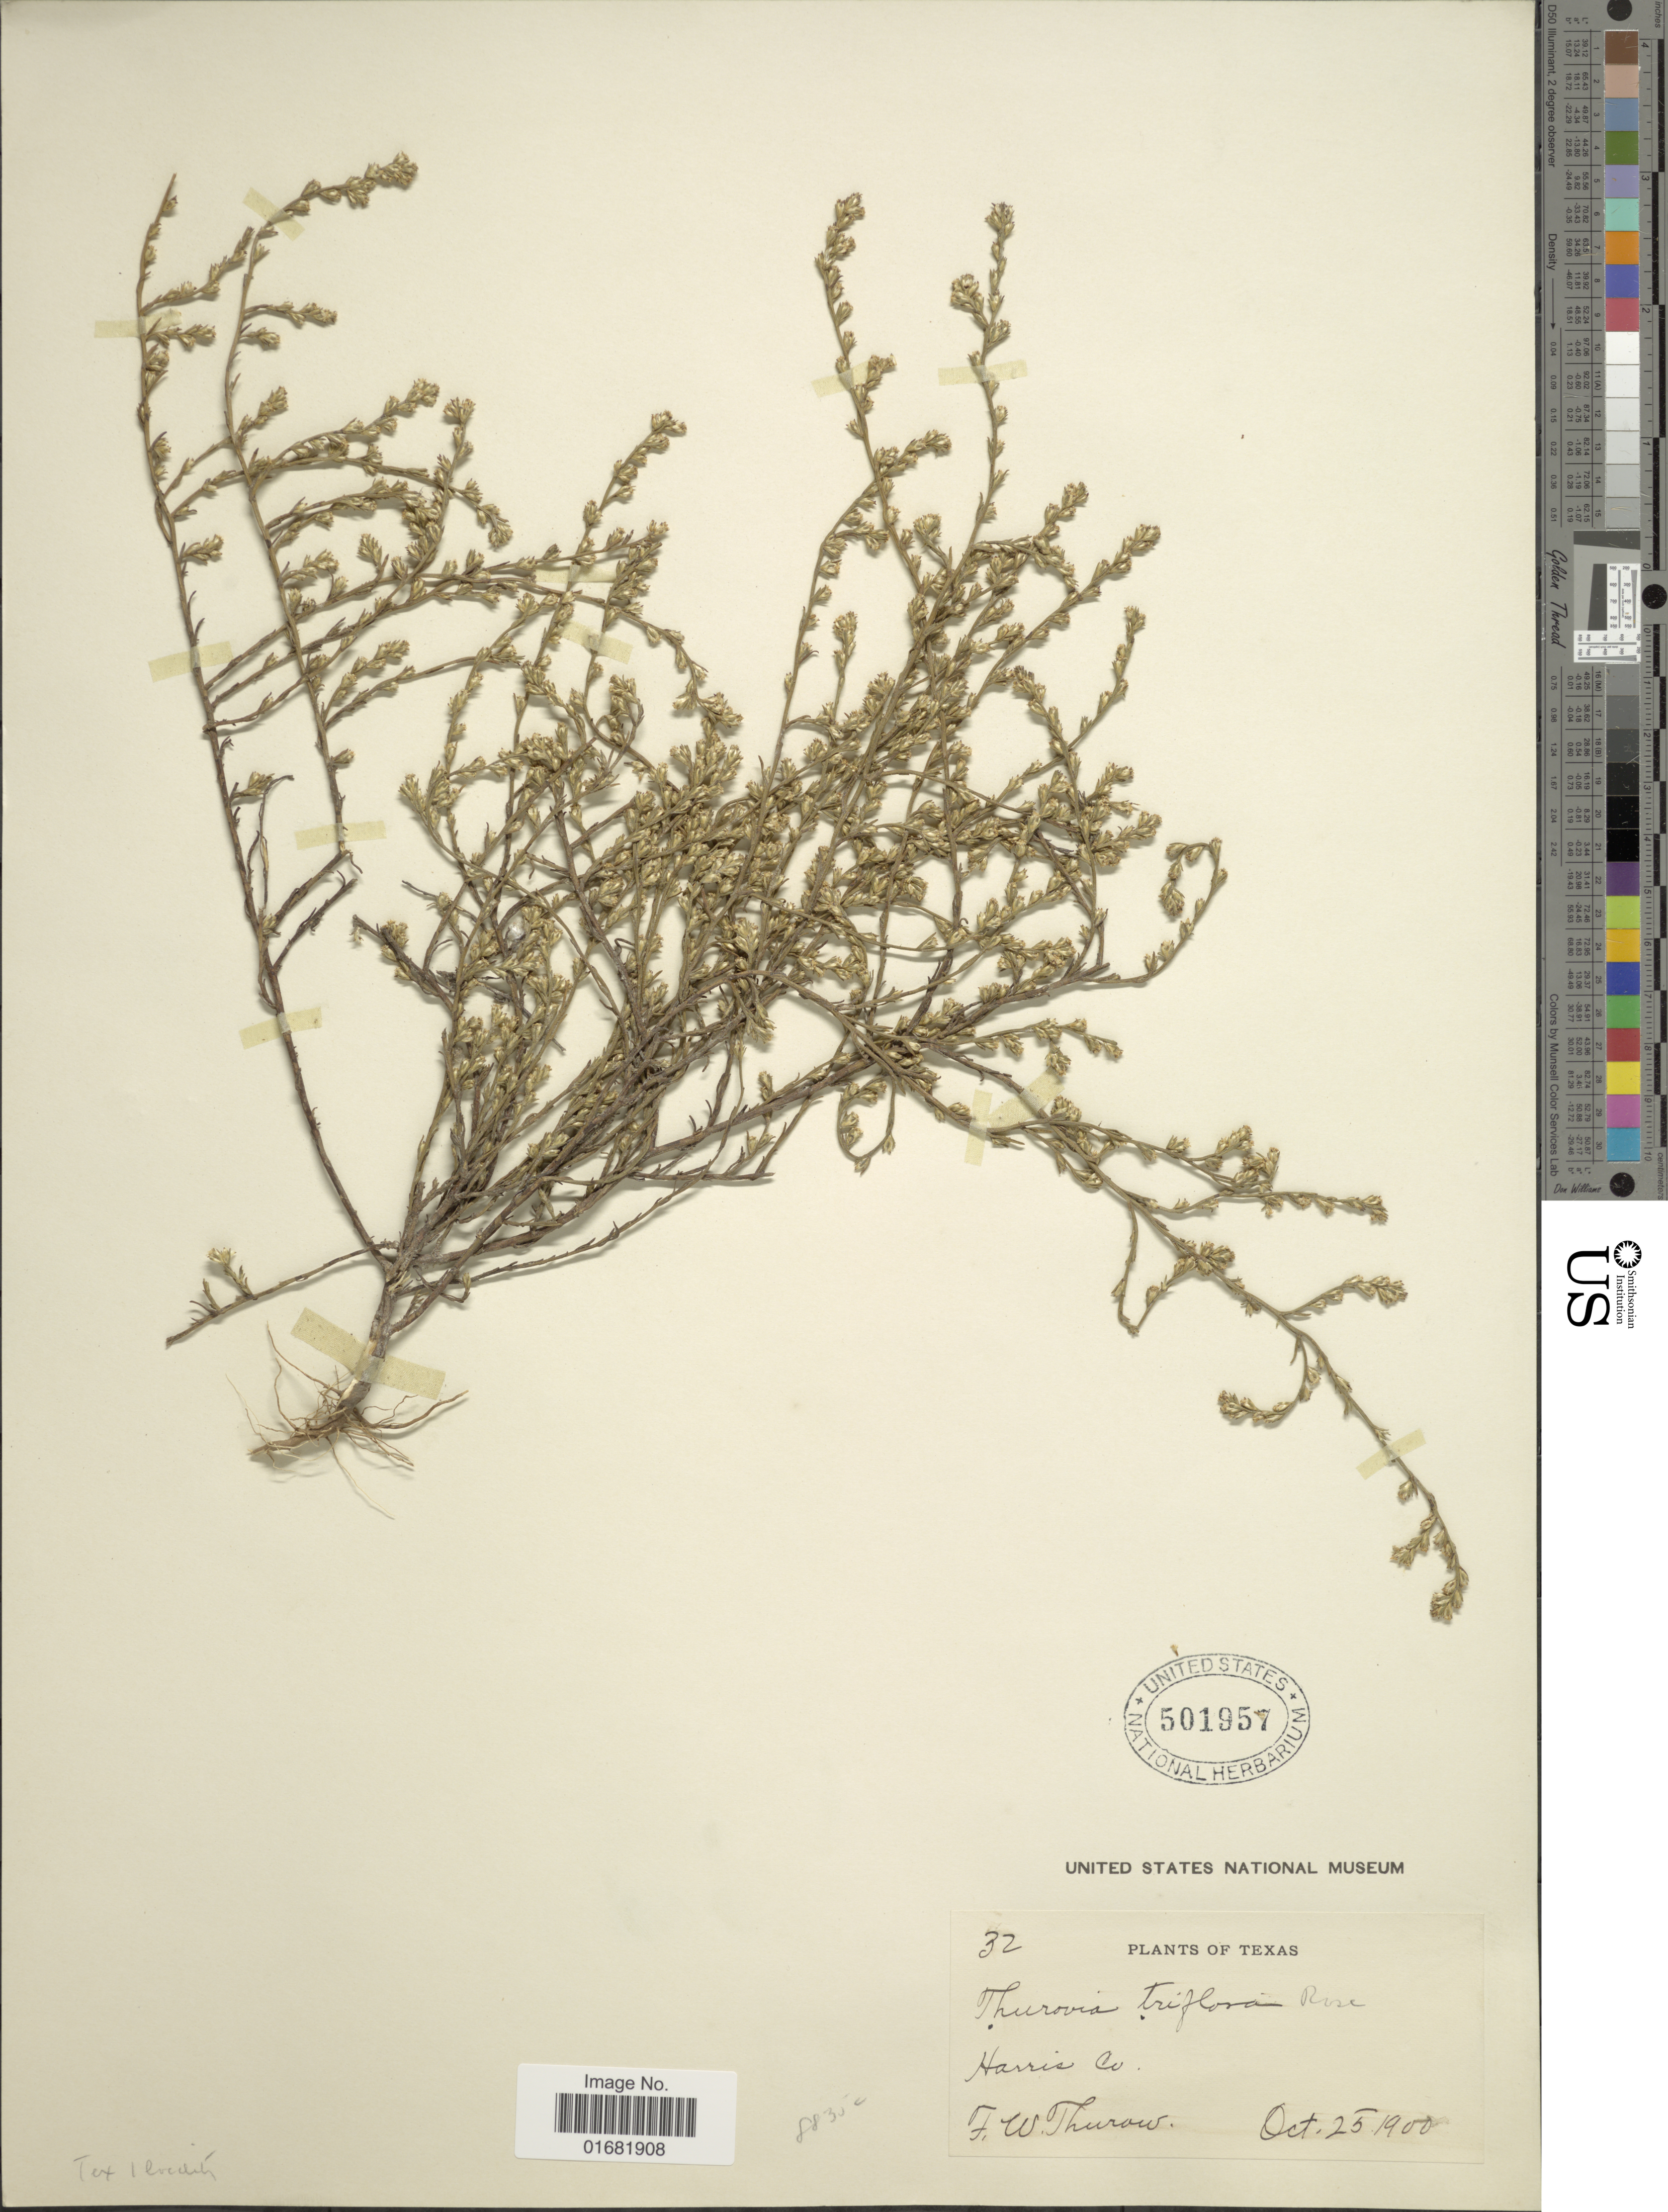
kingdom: Plantae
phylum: Tracheophyta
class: Magnoliopsida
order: Asterales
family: Asteraceae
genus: Thurovia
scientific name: Thurovia triflora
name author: Rose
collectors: F. W. Thurow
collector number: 32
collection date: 1900-10-25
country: United States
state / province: Texas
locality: Harris Co.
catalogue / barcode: US 501957